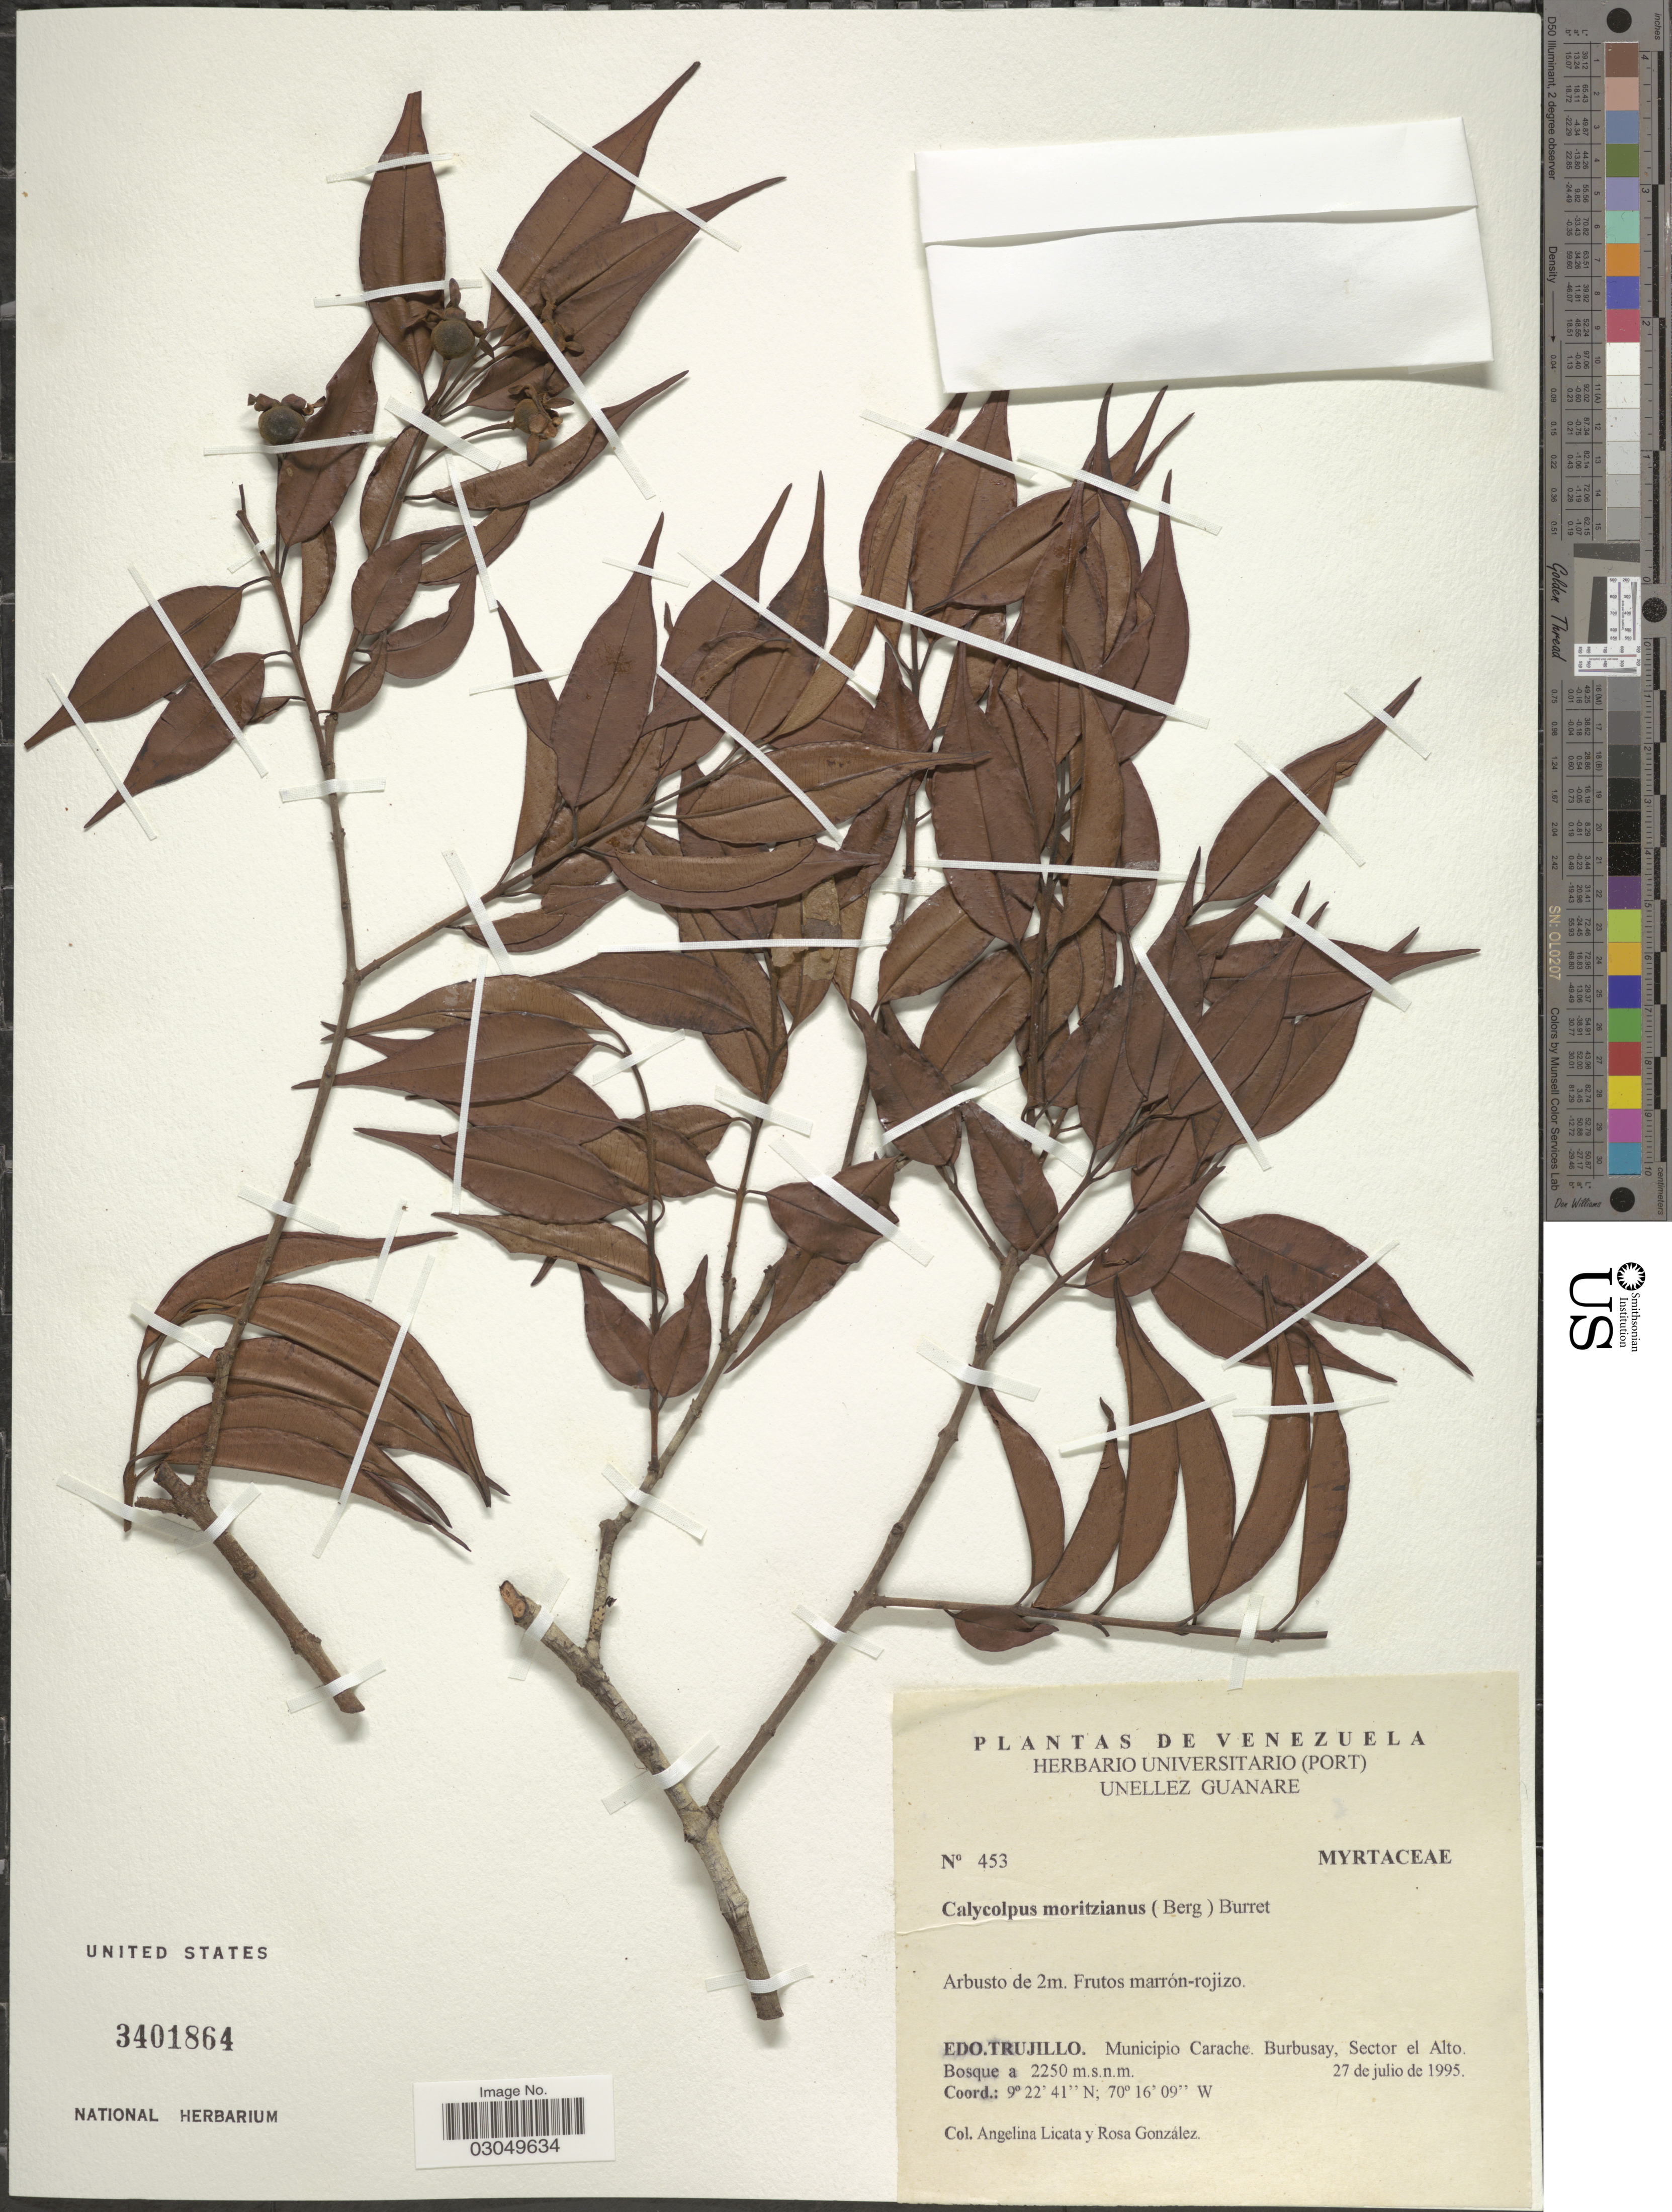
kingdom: Plantae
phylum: Tracheophyta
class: Magnoliopsida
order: Myrtales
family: Myrtaceae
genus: Calycolpus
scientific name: Calycolpus moritzianus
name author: (O. Berg) Burret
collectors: A. Licata & R. González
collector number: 453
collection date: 1995-07-27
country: Venezuela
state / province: Trujillo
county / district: Carache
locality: Burbusay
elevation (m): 2250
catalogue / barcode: US 3401864